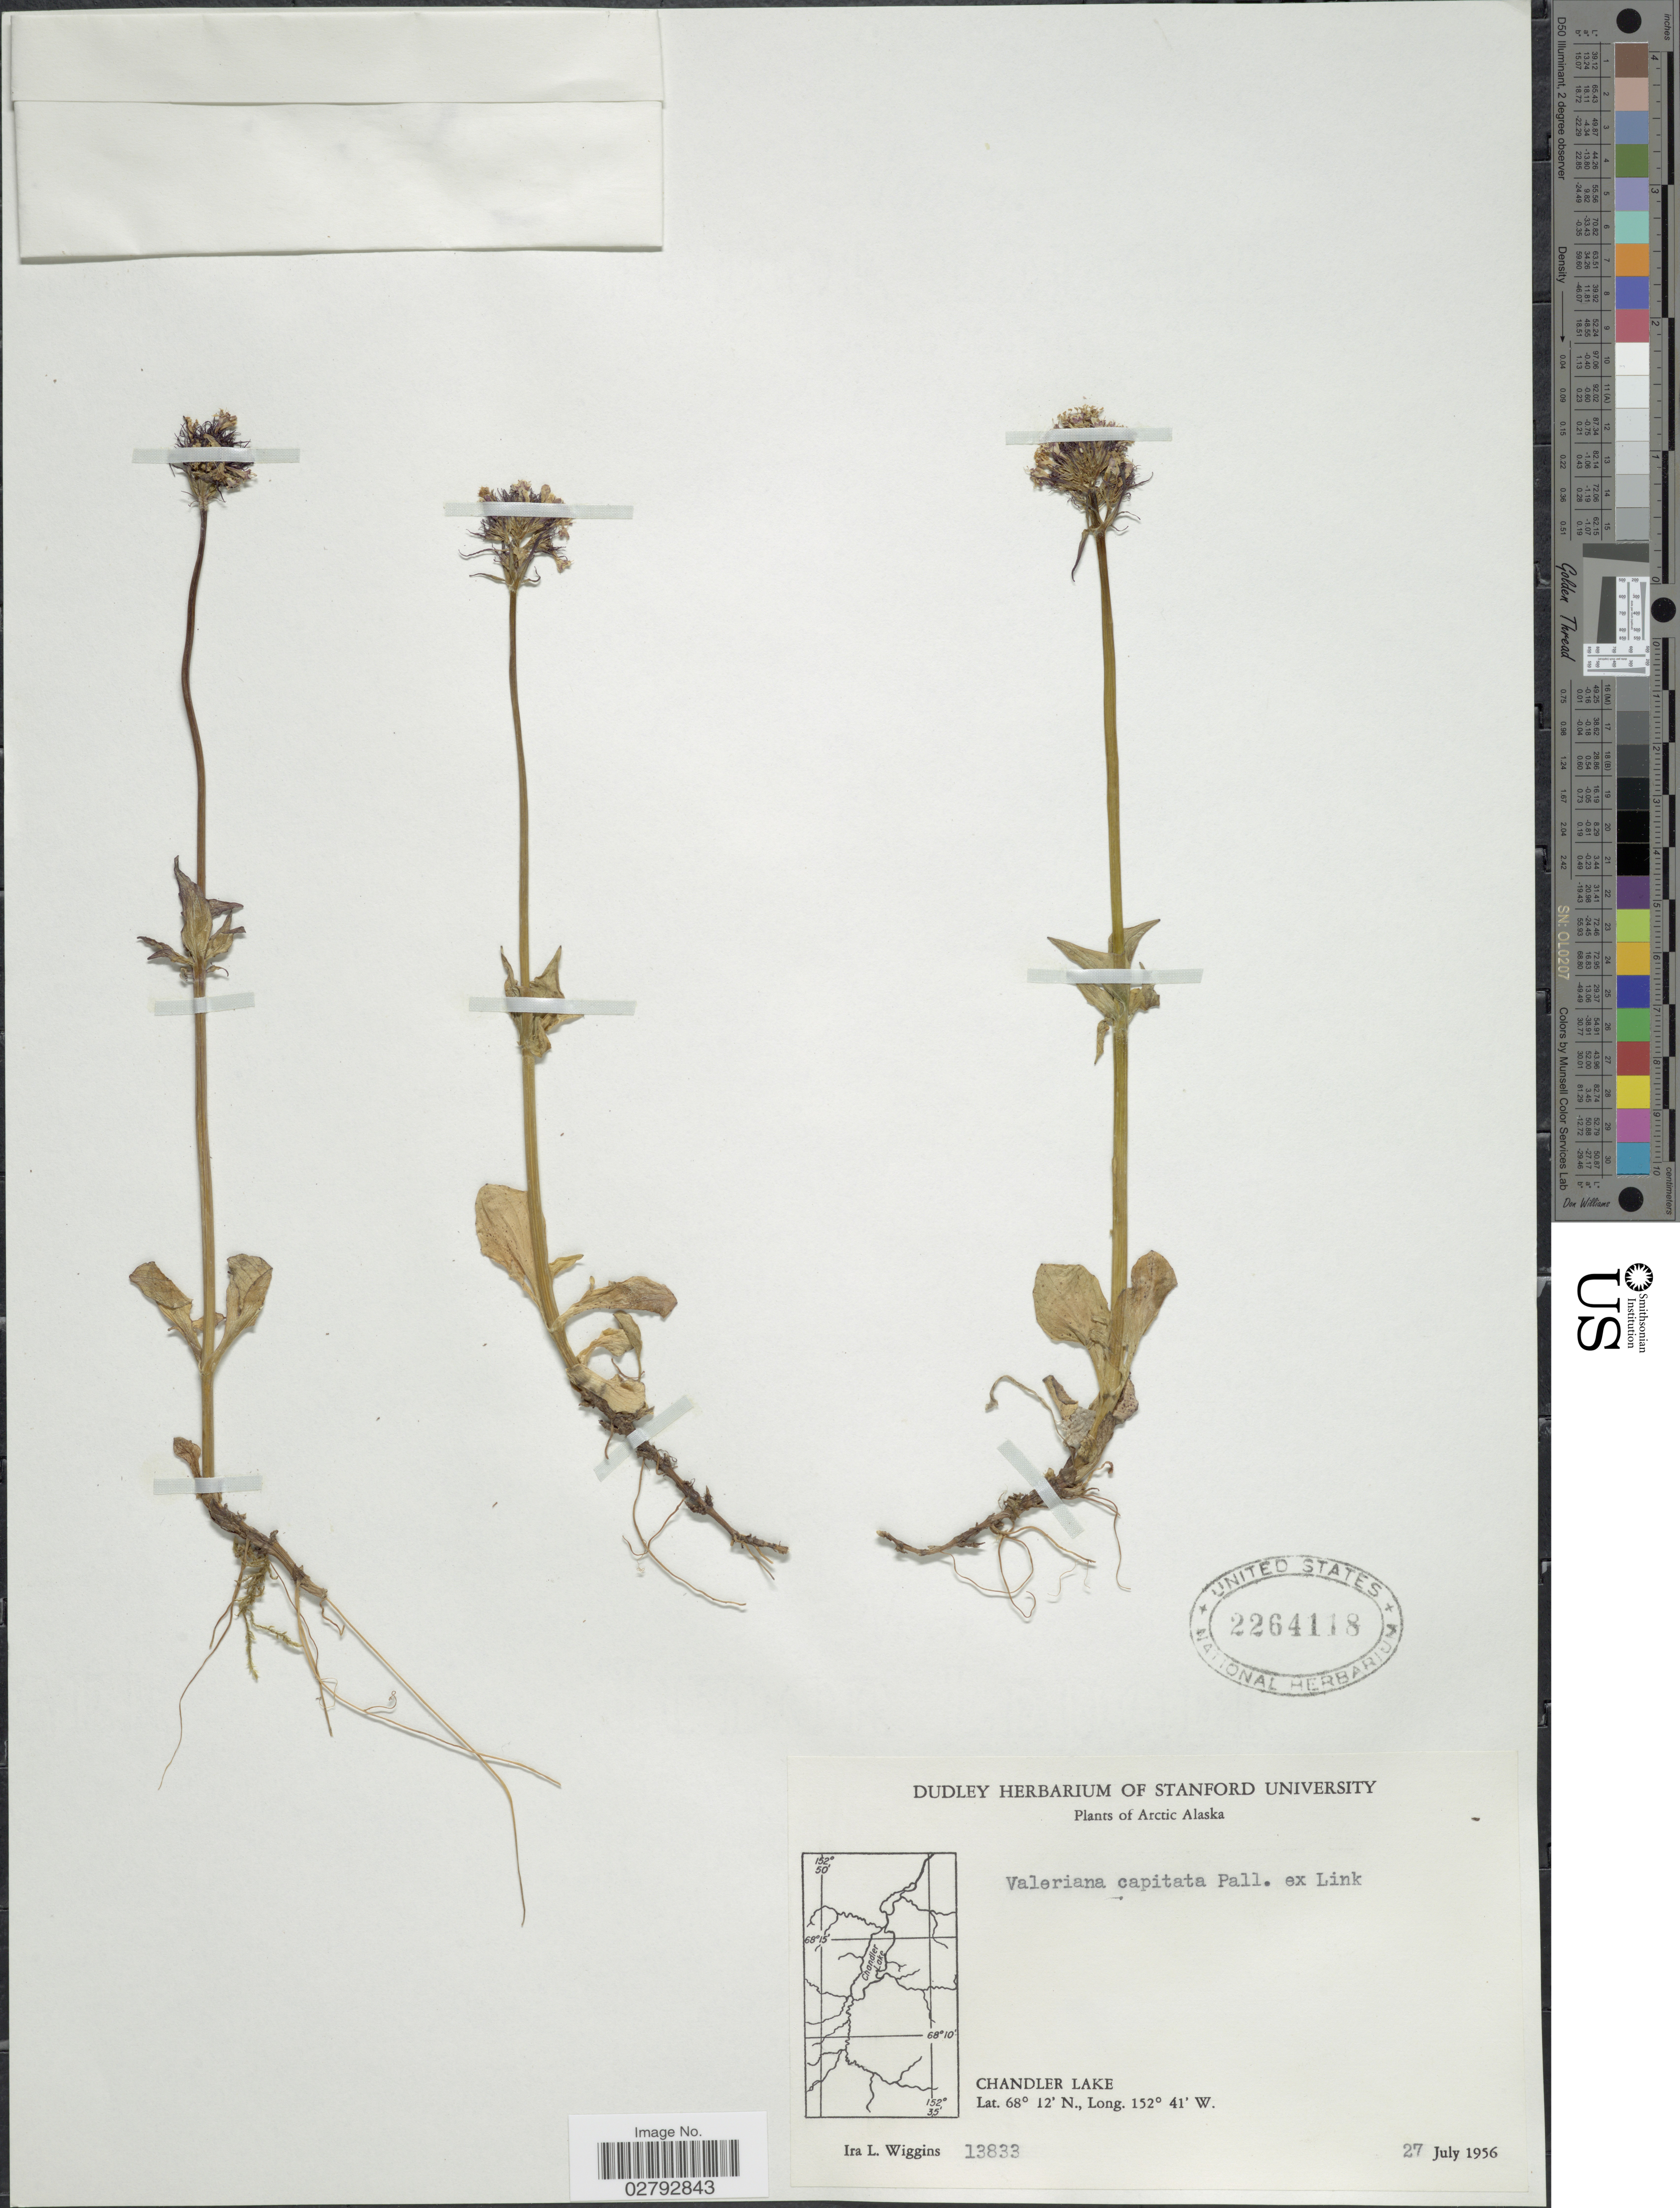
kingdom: Plantae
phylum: Tracheophyta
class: Magnoliopsida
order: Dipsacales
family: Caprifoliaceae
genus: Valeriana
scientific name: Valeriana capitata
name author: Link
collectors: I. L. Wiggins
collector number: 13833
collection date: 1956-07-27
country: United States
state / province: Alaska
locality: Arctic Alaska. Chandler Lake.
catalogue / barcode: US 2264118